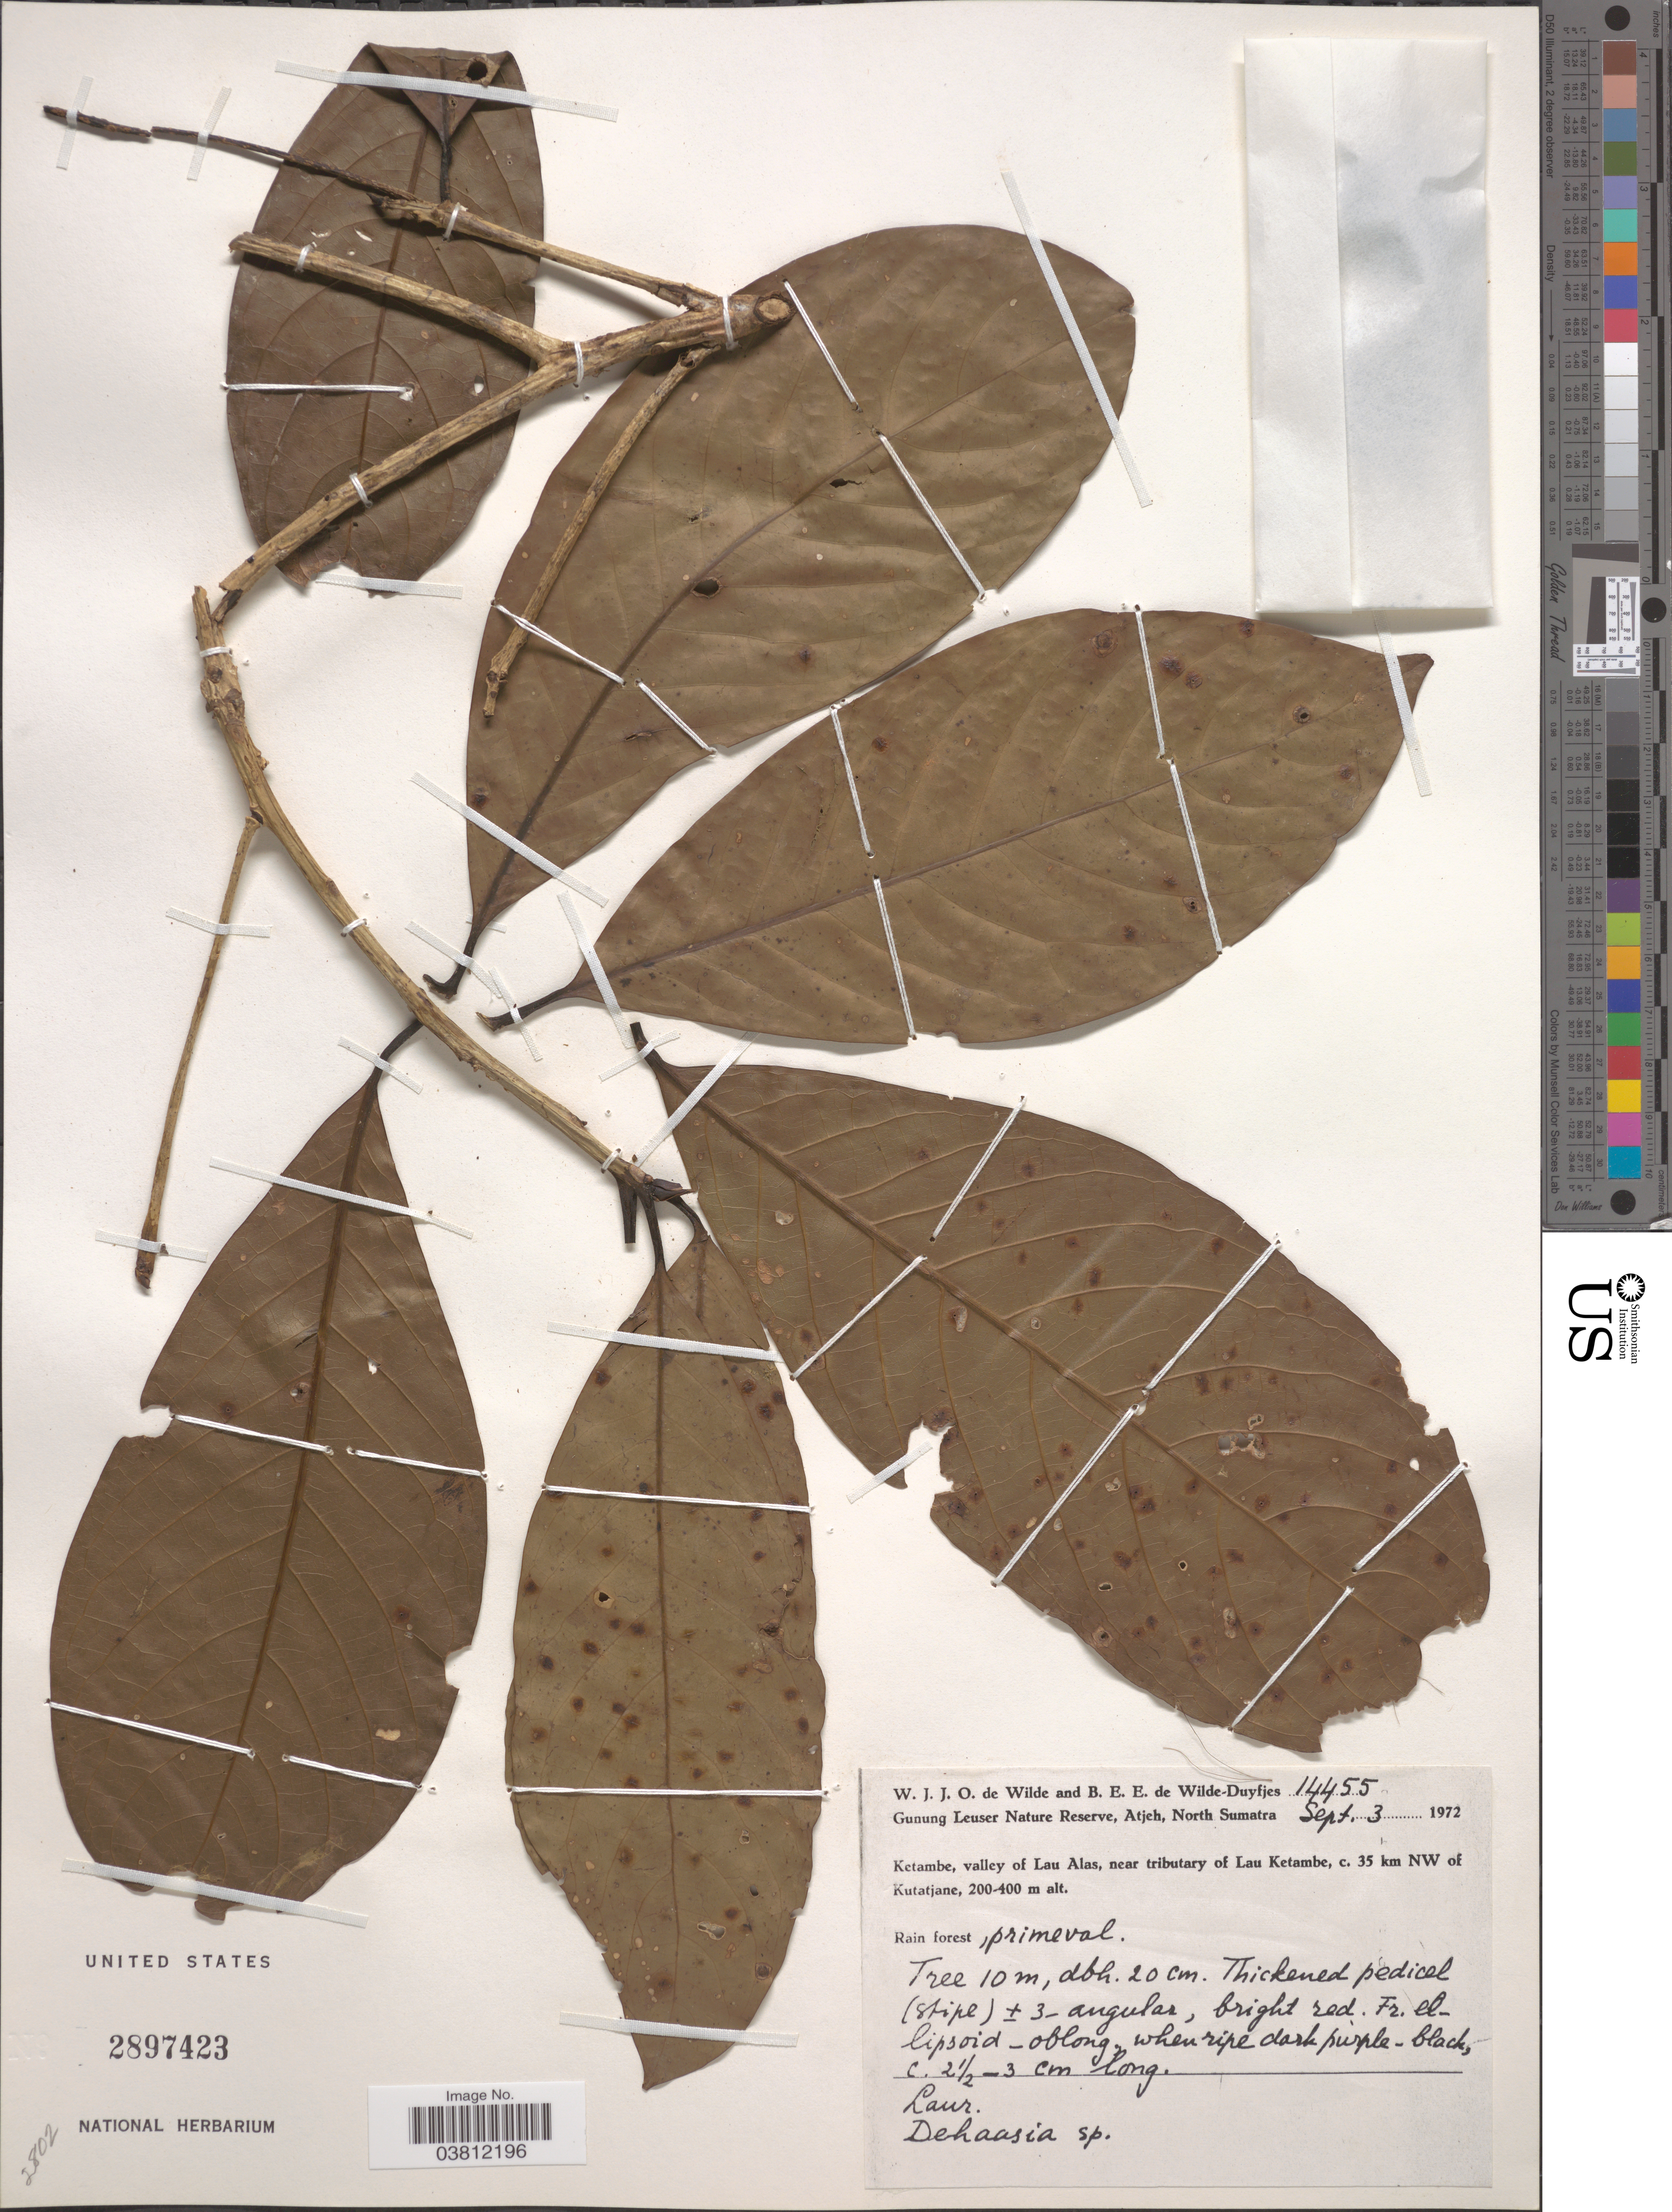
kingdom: Plantae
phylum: Tracheophyta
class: Magnoliopsida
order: Laurales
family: Lauraceae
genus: Dehaasia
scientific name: Dehaasia sp.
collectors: W. J. de Wilde & B. E. de Wilde-Duyfjes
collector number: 1445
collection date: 1972-09-03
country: Indonesia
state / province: Sumatra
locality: Gunung Leuser Nature Reserve, Atjeh, North Sumatra. Ketambe, valley of Lau Alas, near tributary of lau Ketambe, c. 35 km NW of Kutatjane.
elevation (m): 200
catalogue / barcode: US 2897423